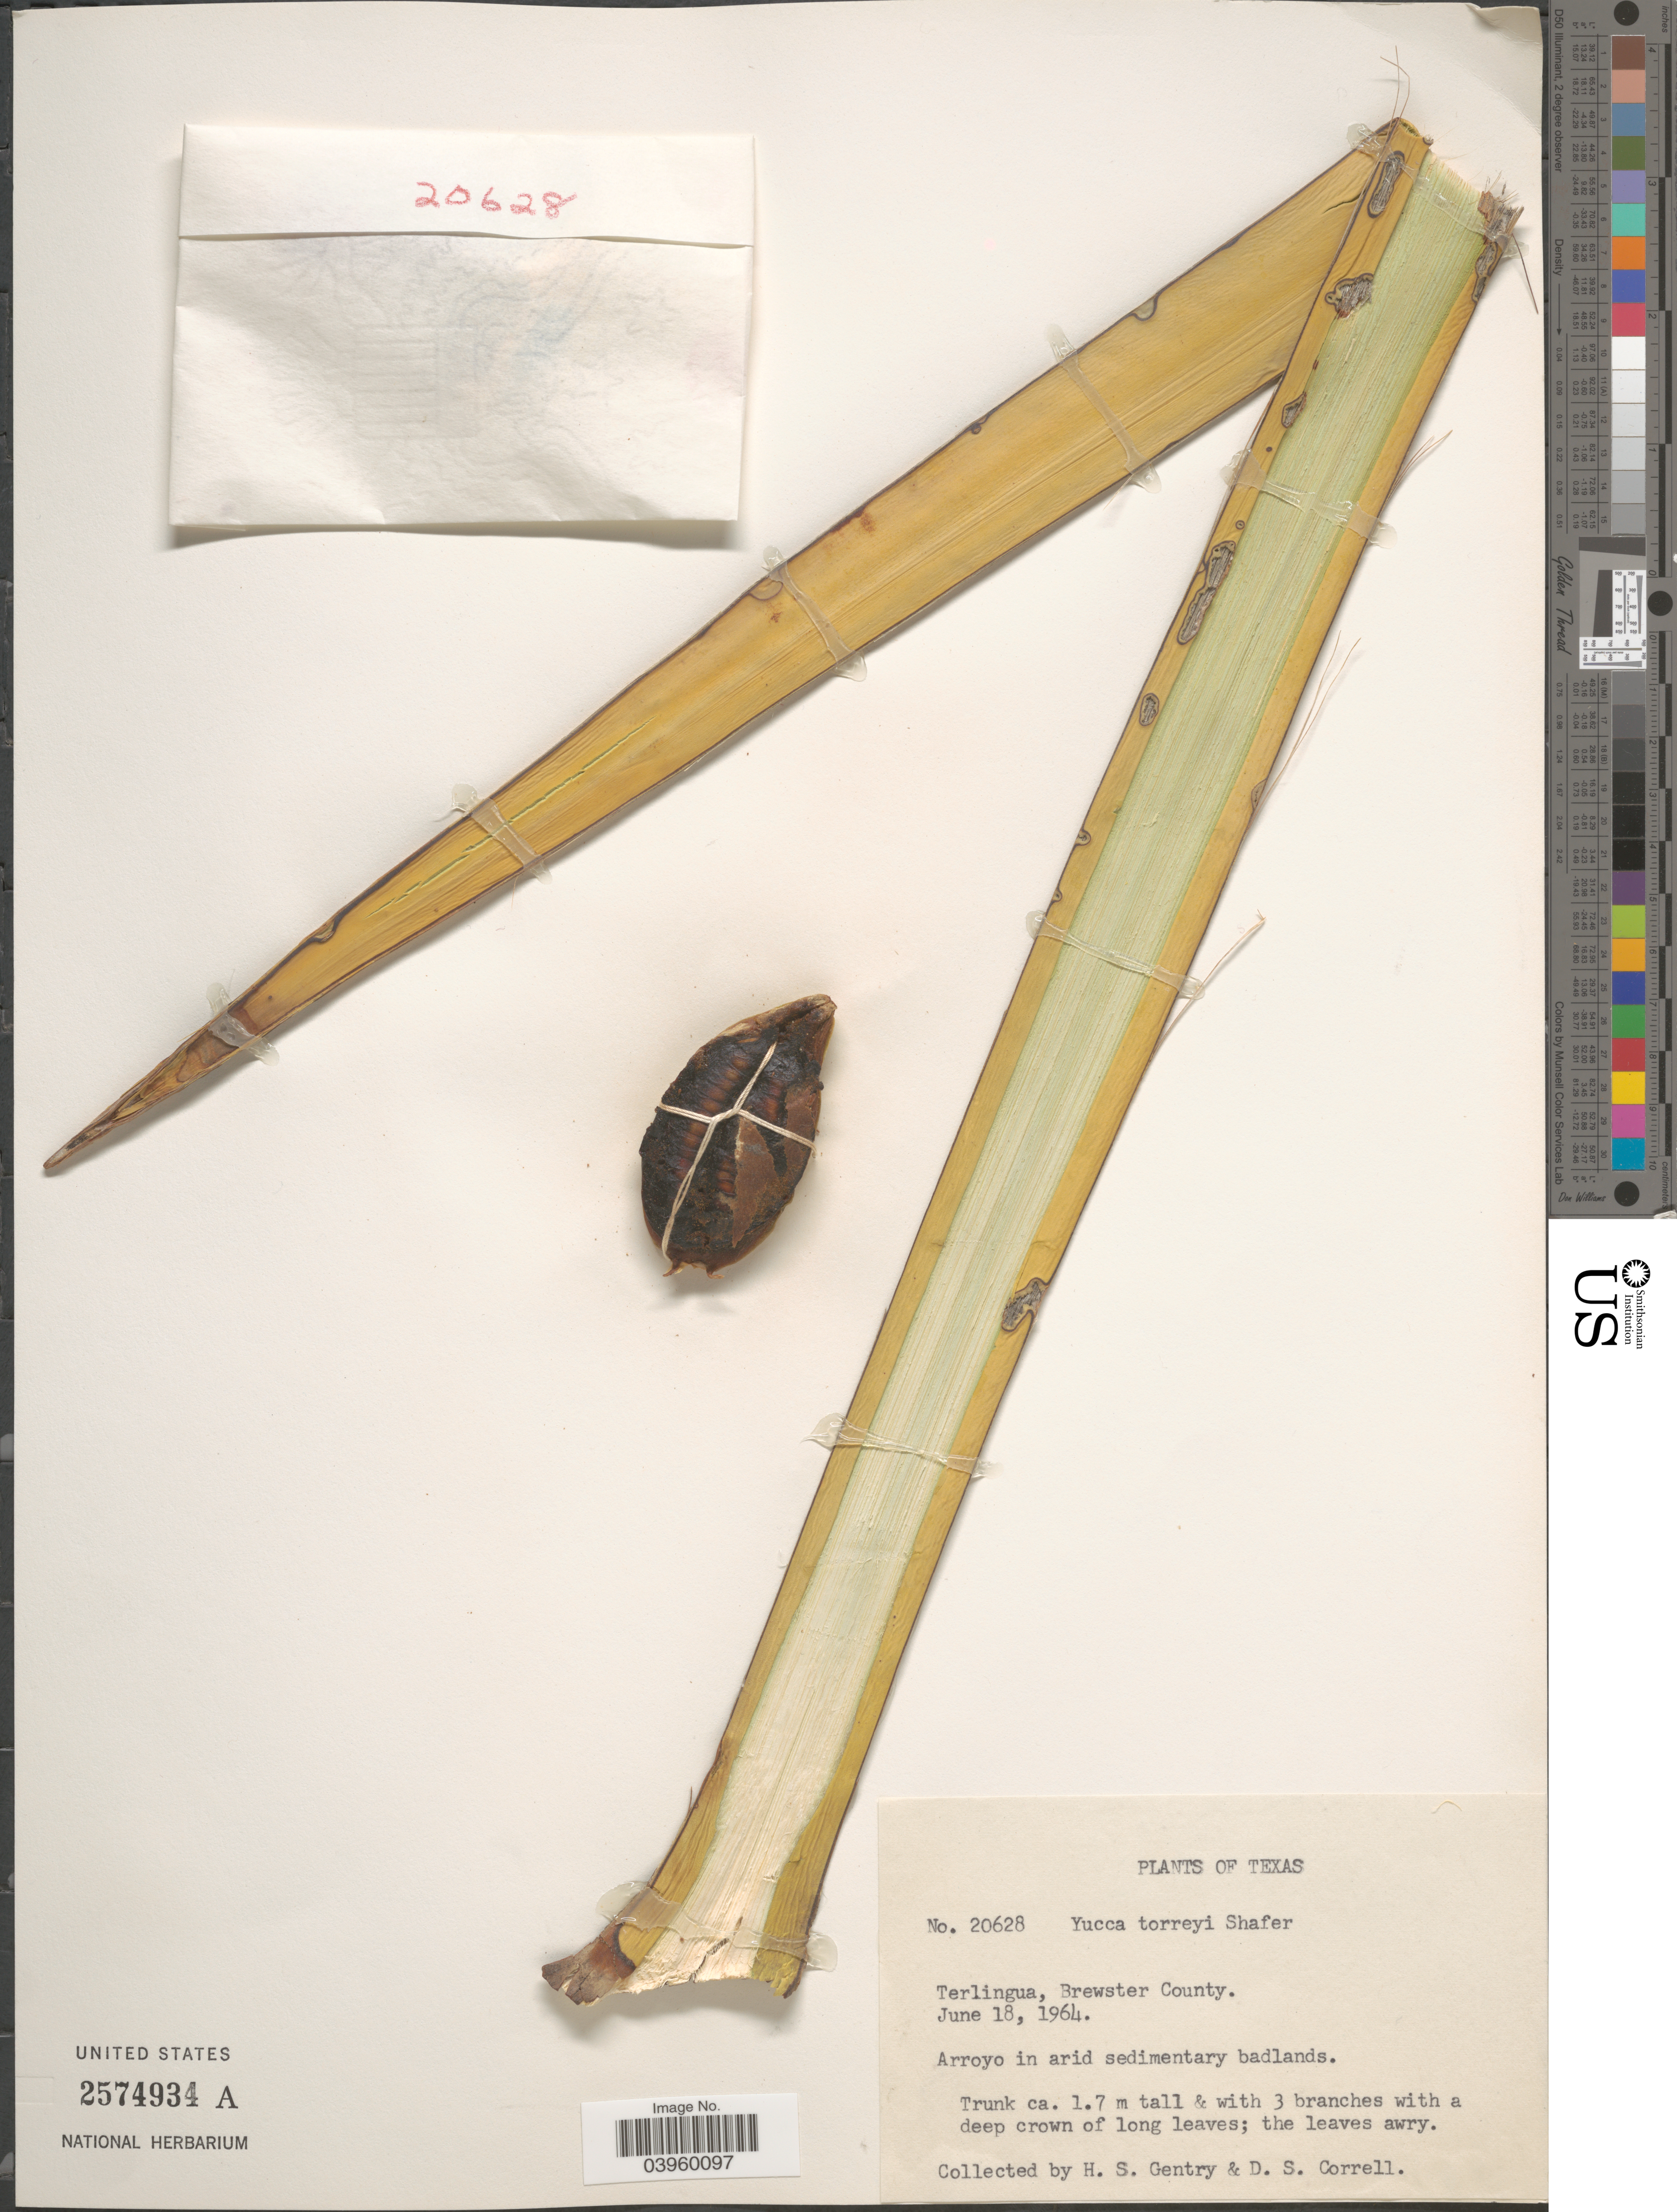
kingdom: Plantae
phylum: Tracheophyta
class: Liliopsida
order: Asparagales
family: Asparagaceae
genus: Yucca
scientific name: Yucca torreyi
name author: Shafer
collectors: H. S. Gentry & D. S. Correll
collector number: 20628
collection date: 1964-06-18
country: United States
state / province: Texas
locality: Terlingua, Brewster County.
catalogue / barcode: US 2574934A